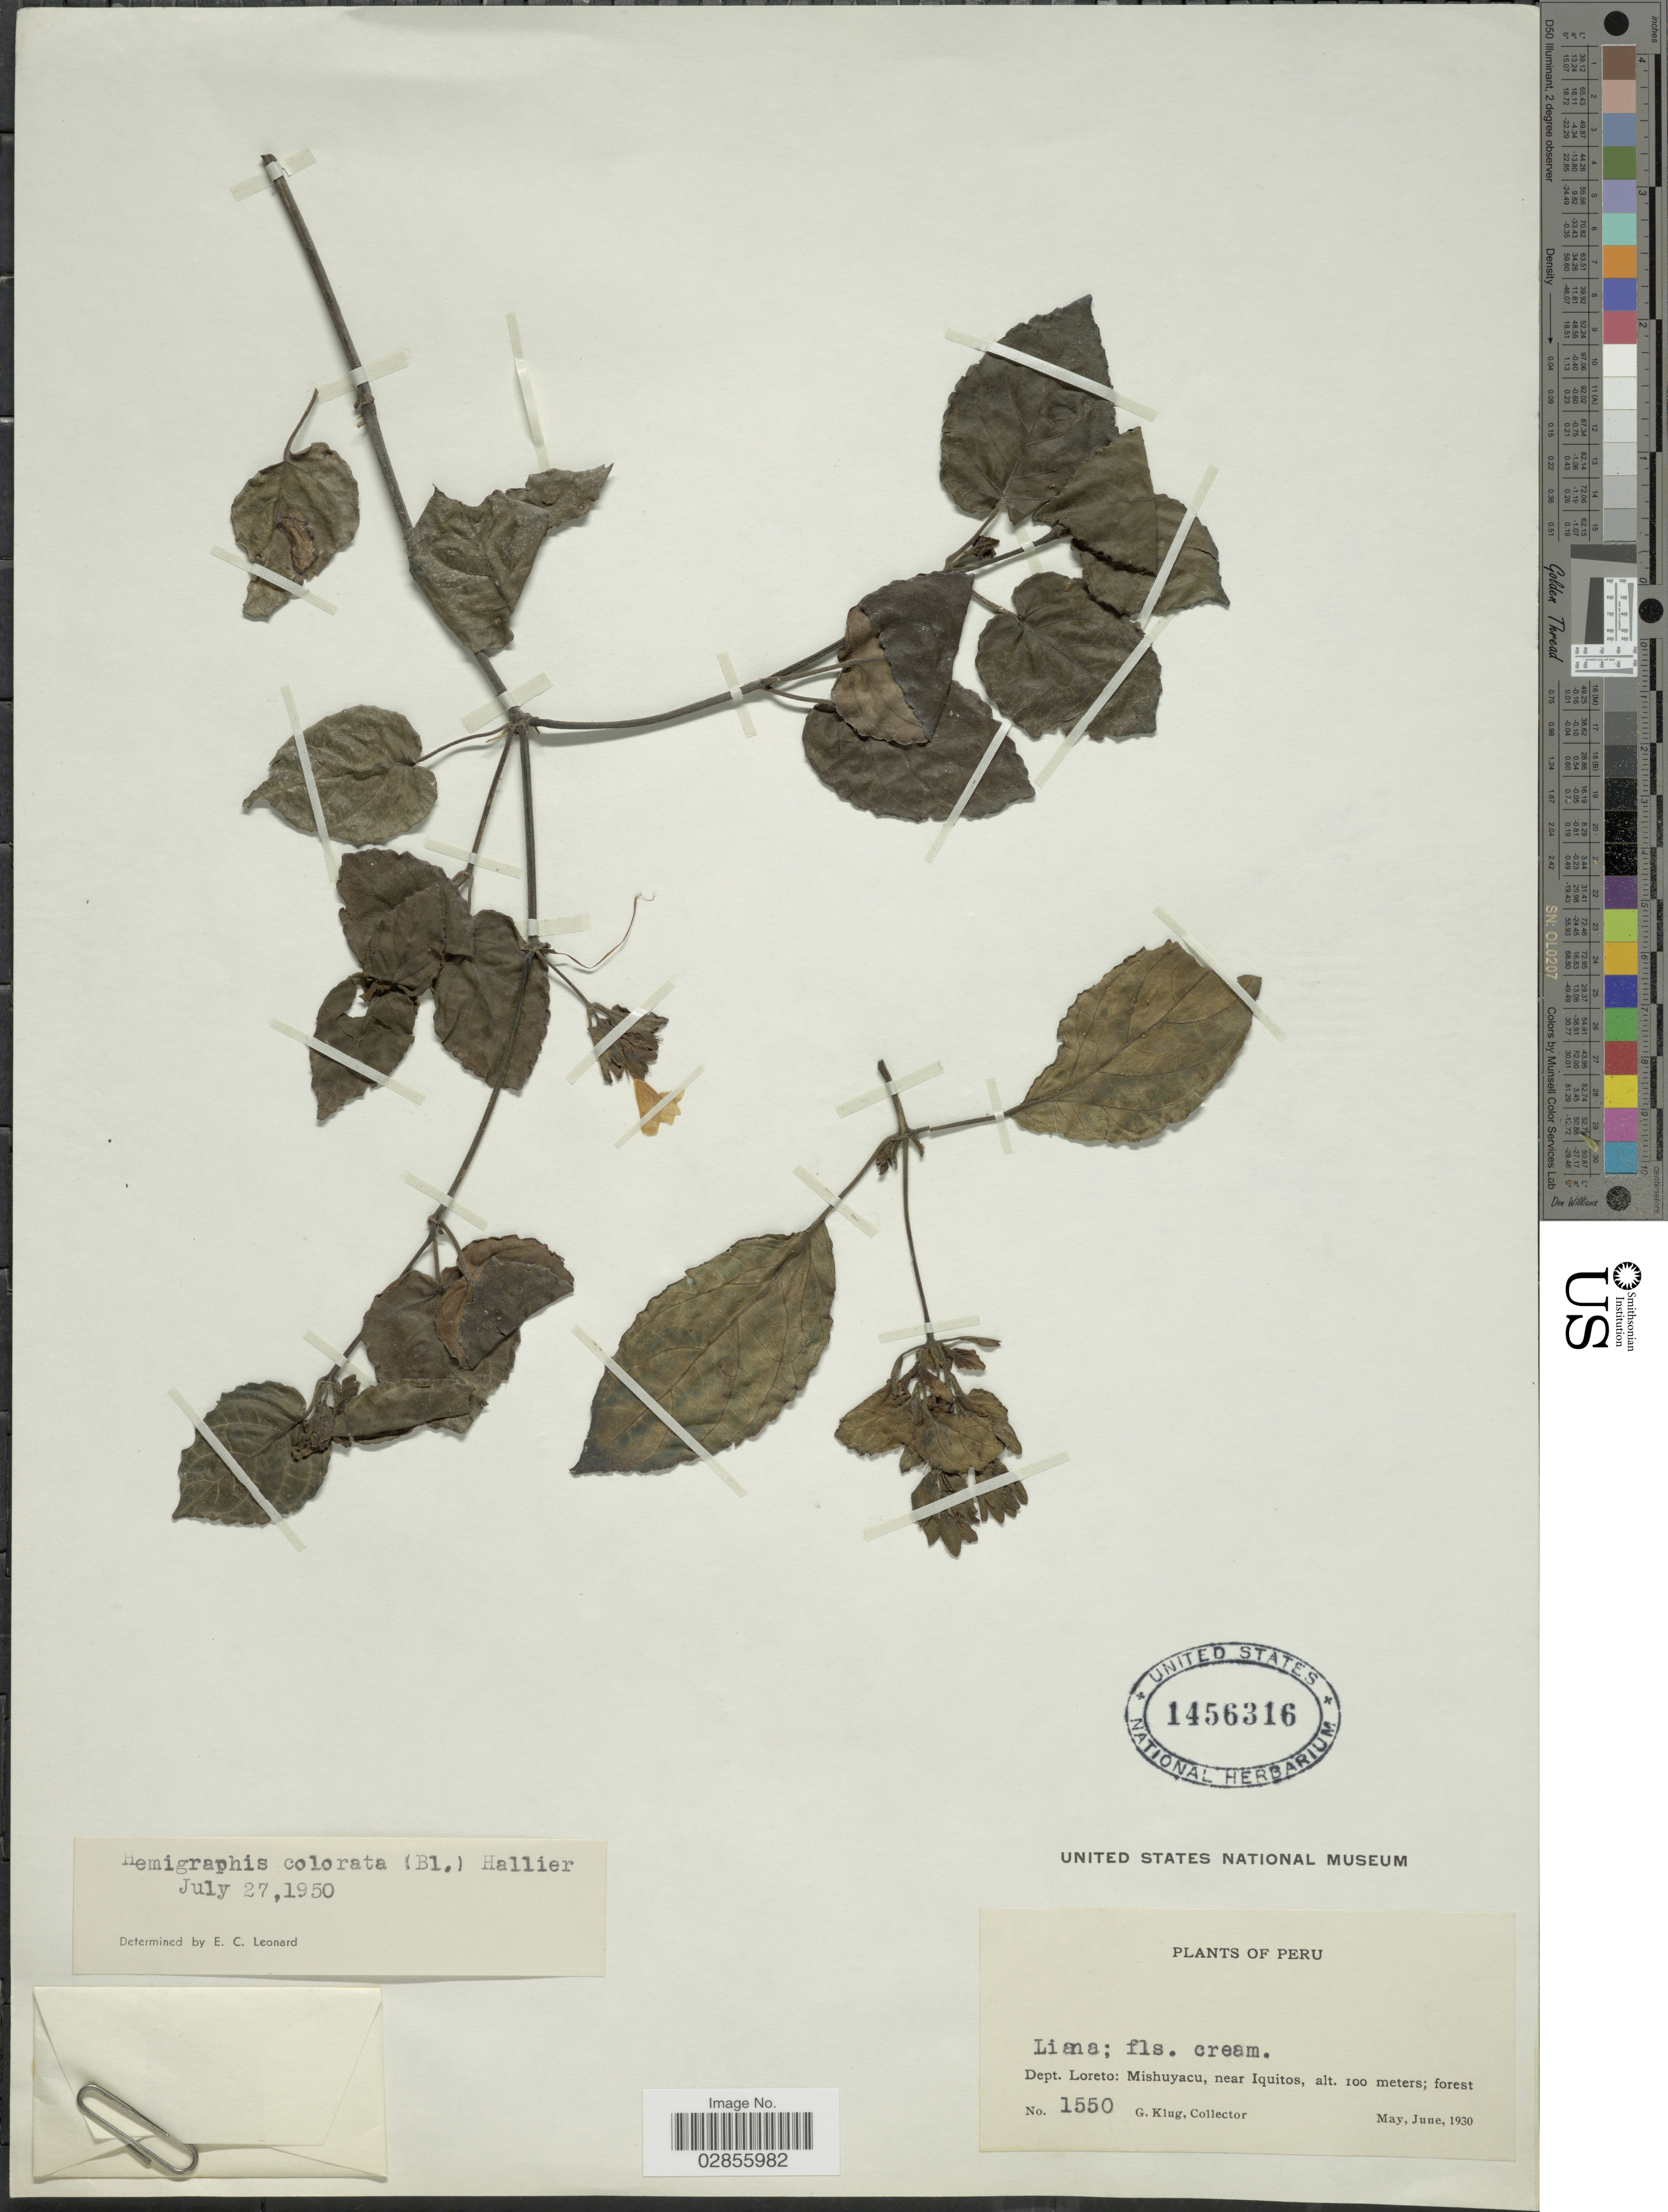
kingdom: Plantae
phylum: Tracheophyta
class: Magnoliopsida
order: Lamiales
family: Acanthaceae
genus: Hemigraphis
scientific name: Hemigraphis alternata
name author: (Burm. f.) T. Anderson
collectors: G. Klug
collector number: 1550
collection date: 1930-05/1930-06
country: Peru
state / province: Loreto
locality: Dept. Loreto: Mishuyacu, near Iquitos.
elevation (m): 100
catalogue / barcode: US 1456316